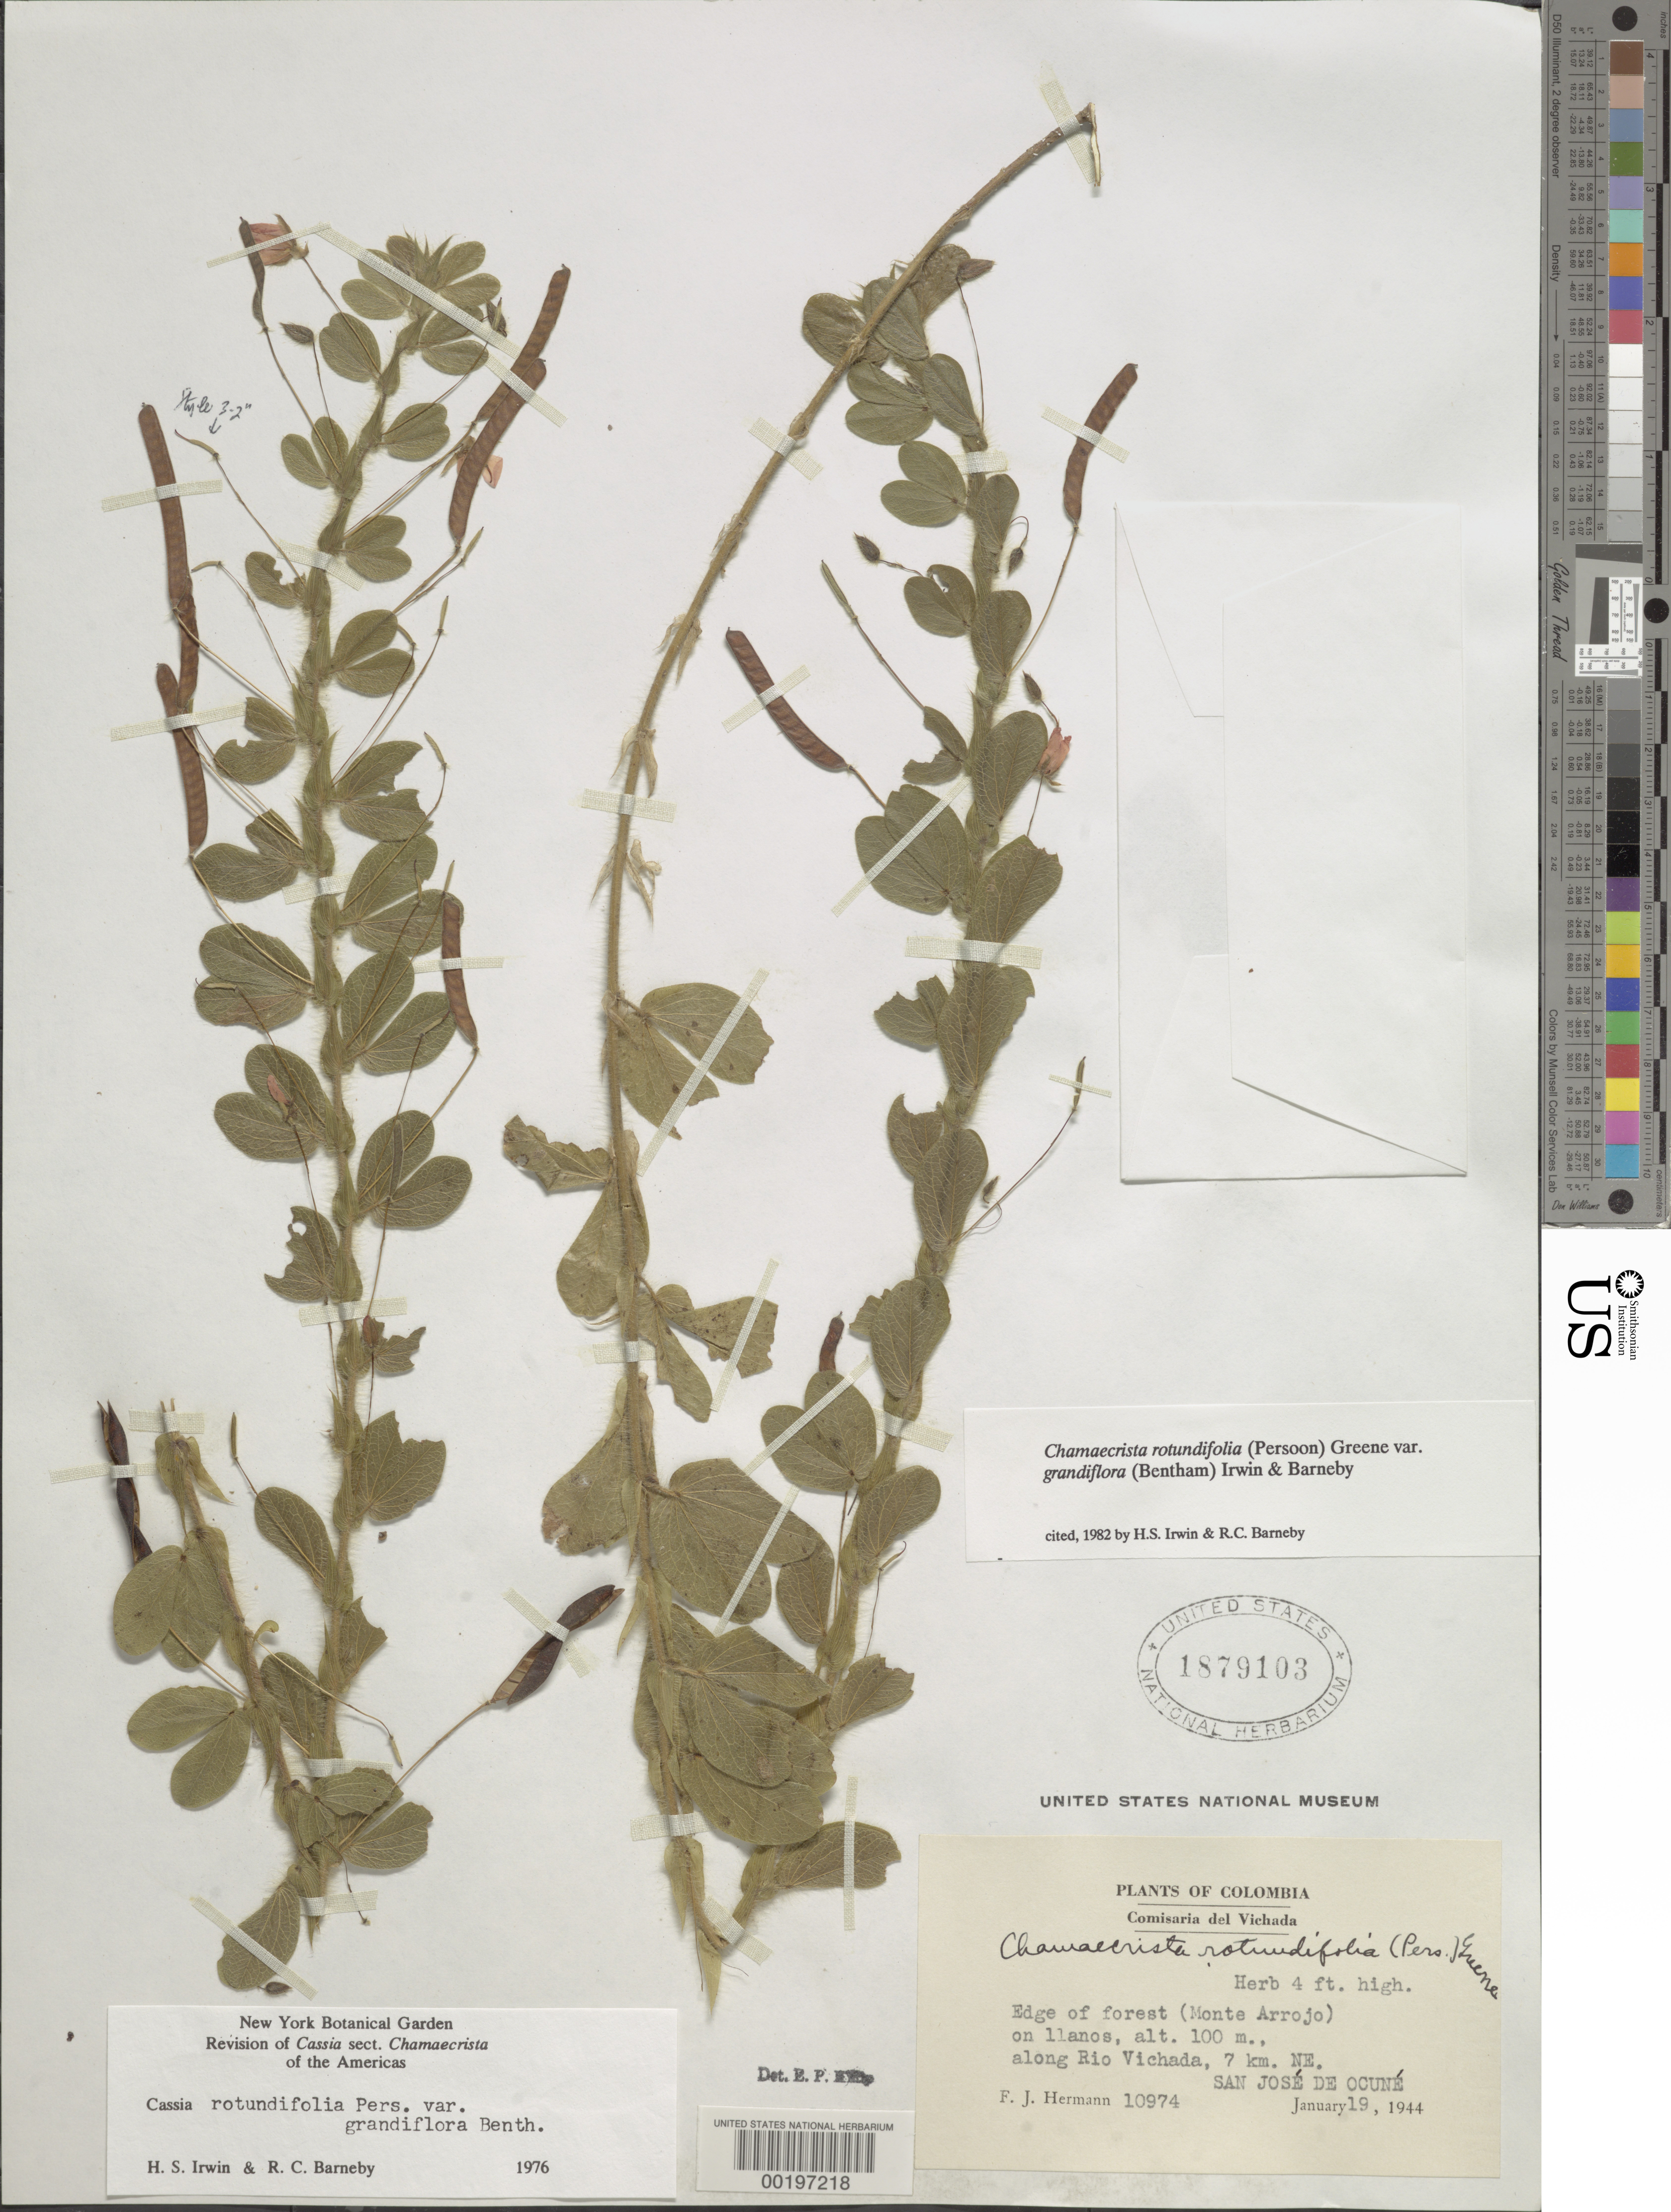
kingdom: Plantae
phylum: Tracheophyta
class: Magnoliopsida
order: Fabales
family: Fabaceae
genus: Chamaecrista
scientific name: Chamaecrista rotundifolia var. grandiflora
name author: (Benth.) H.S. Irwin & Barneby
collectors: F. J. Hermann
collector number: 10974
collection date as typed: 19 Jan 1944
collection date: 1944-01-19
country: Colombia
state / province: Vichada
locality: Along Rio Vichada, 7 km NESan Jose de Ocune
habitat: Edge of forest on llanos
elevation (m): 100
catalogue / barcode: US 1879103